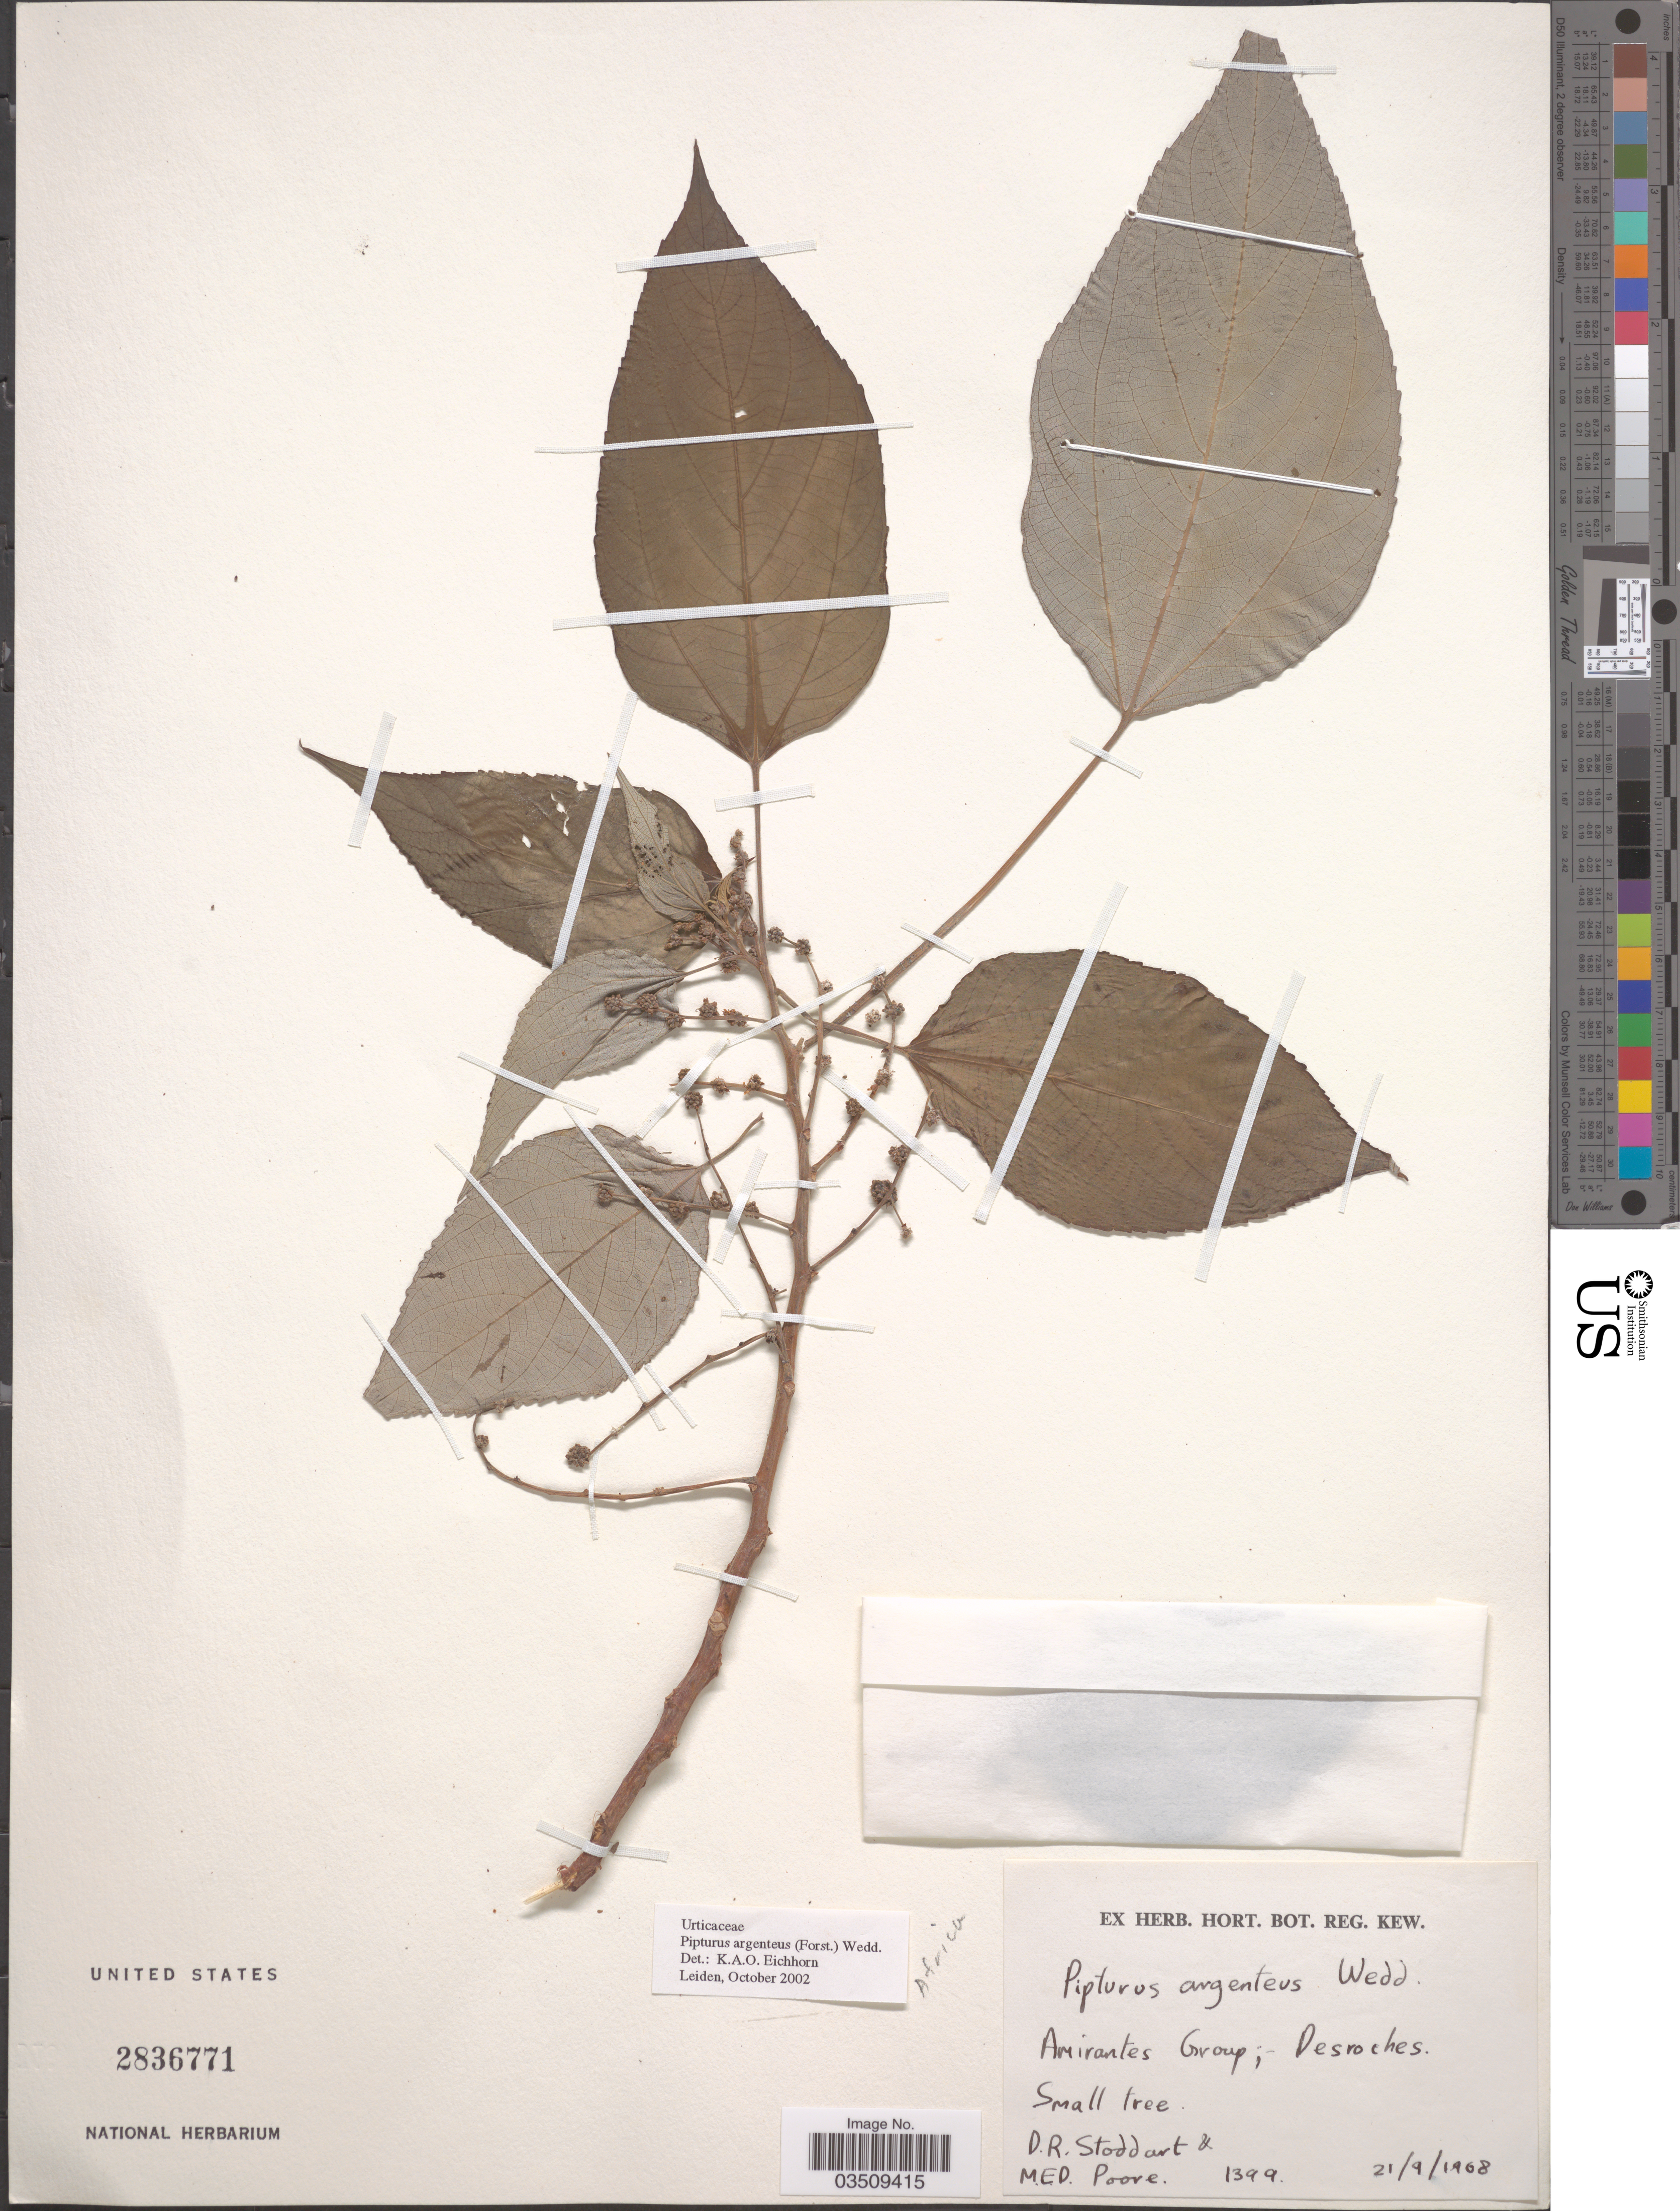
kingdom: Plantae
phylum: Tracheophyta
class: Magnoliopsida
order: Rosales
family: Urticaceae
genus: Pipturus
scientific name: Pipturus argenteus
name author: (G. Forst.) Wedd.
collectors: D. R. Stoddart & M. E. D. Poore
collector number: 1399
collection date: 1968-09-21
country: Seychelles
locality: Amirantes Group; - Desroches.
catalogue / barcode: US 2836771